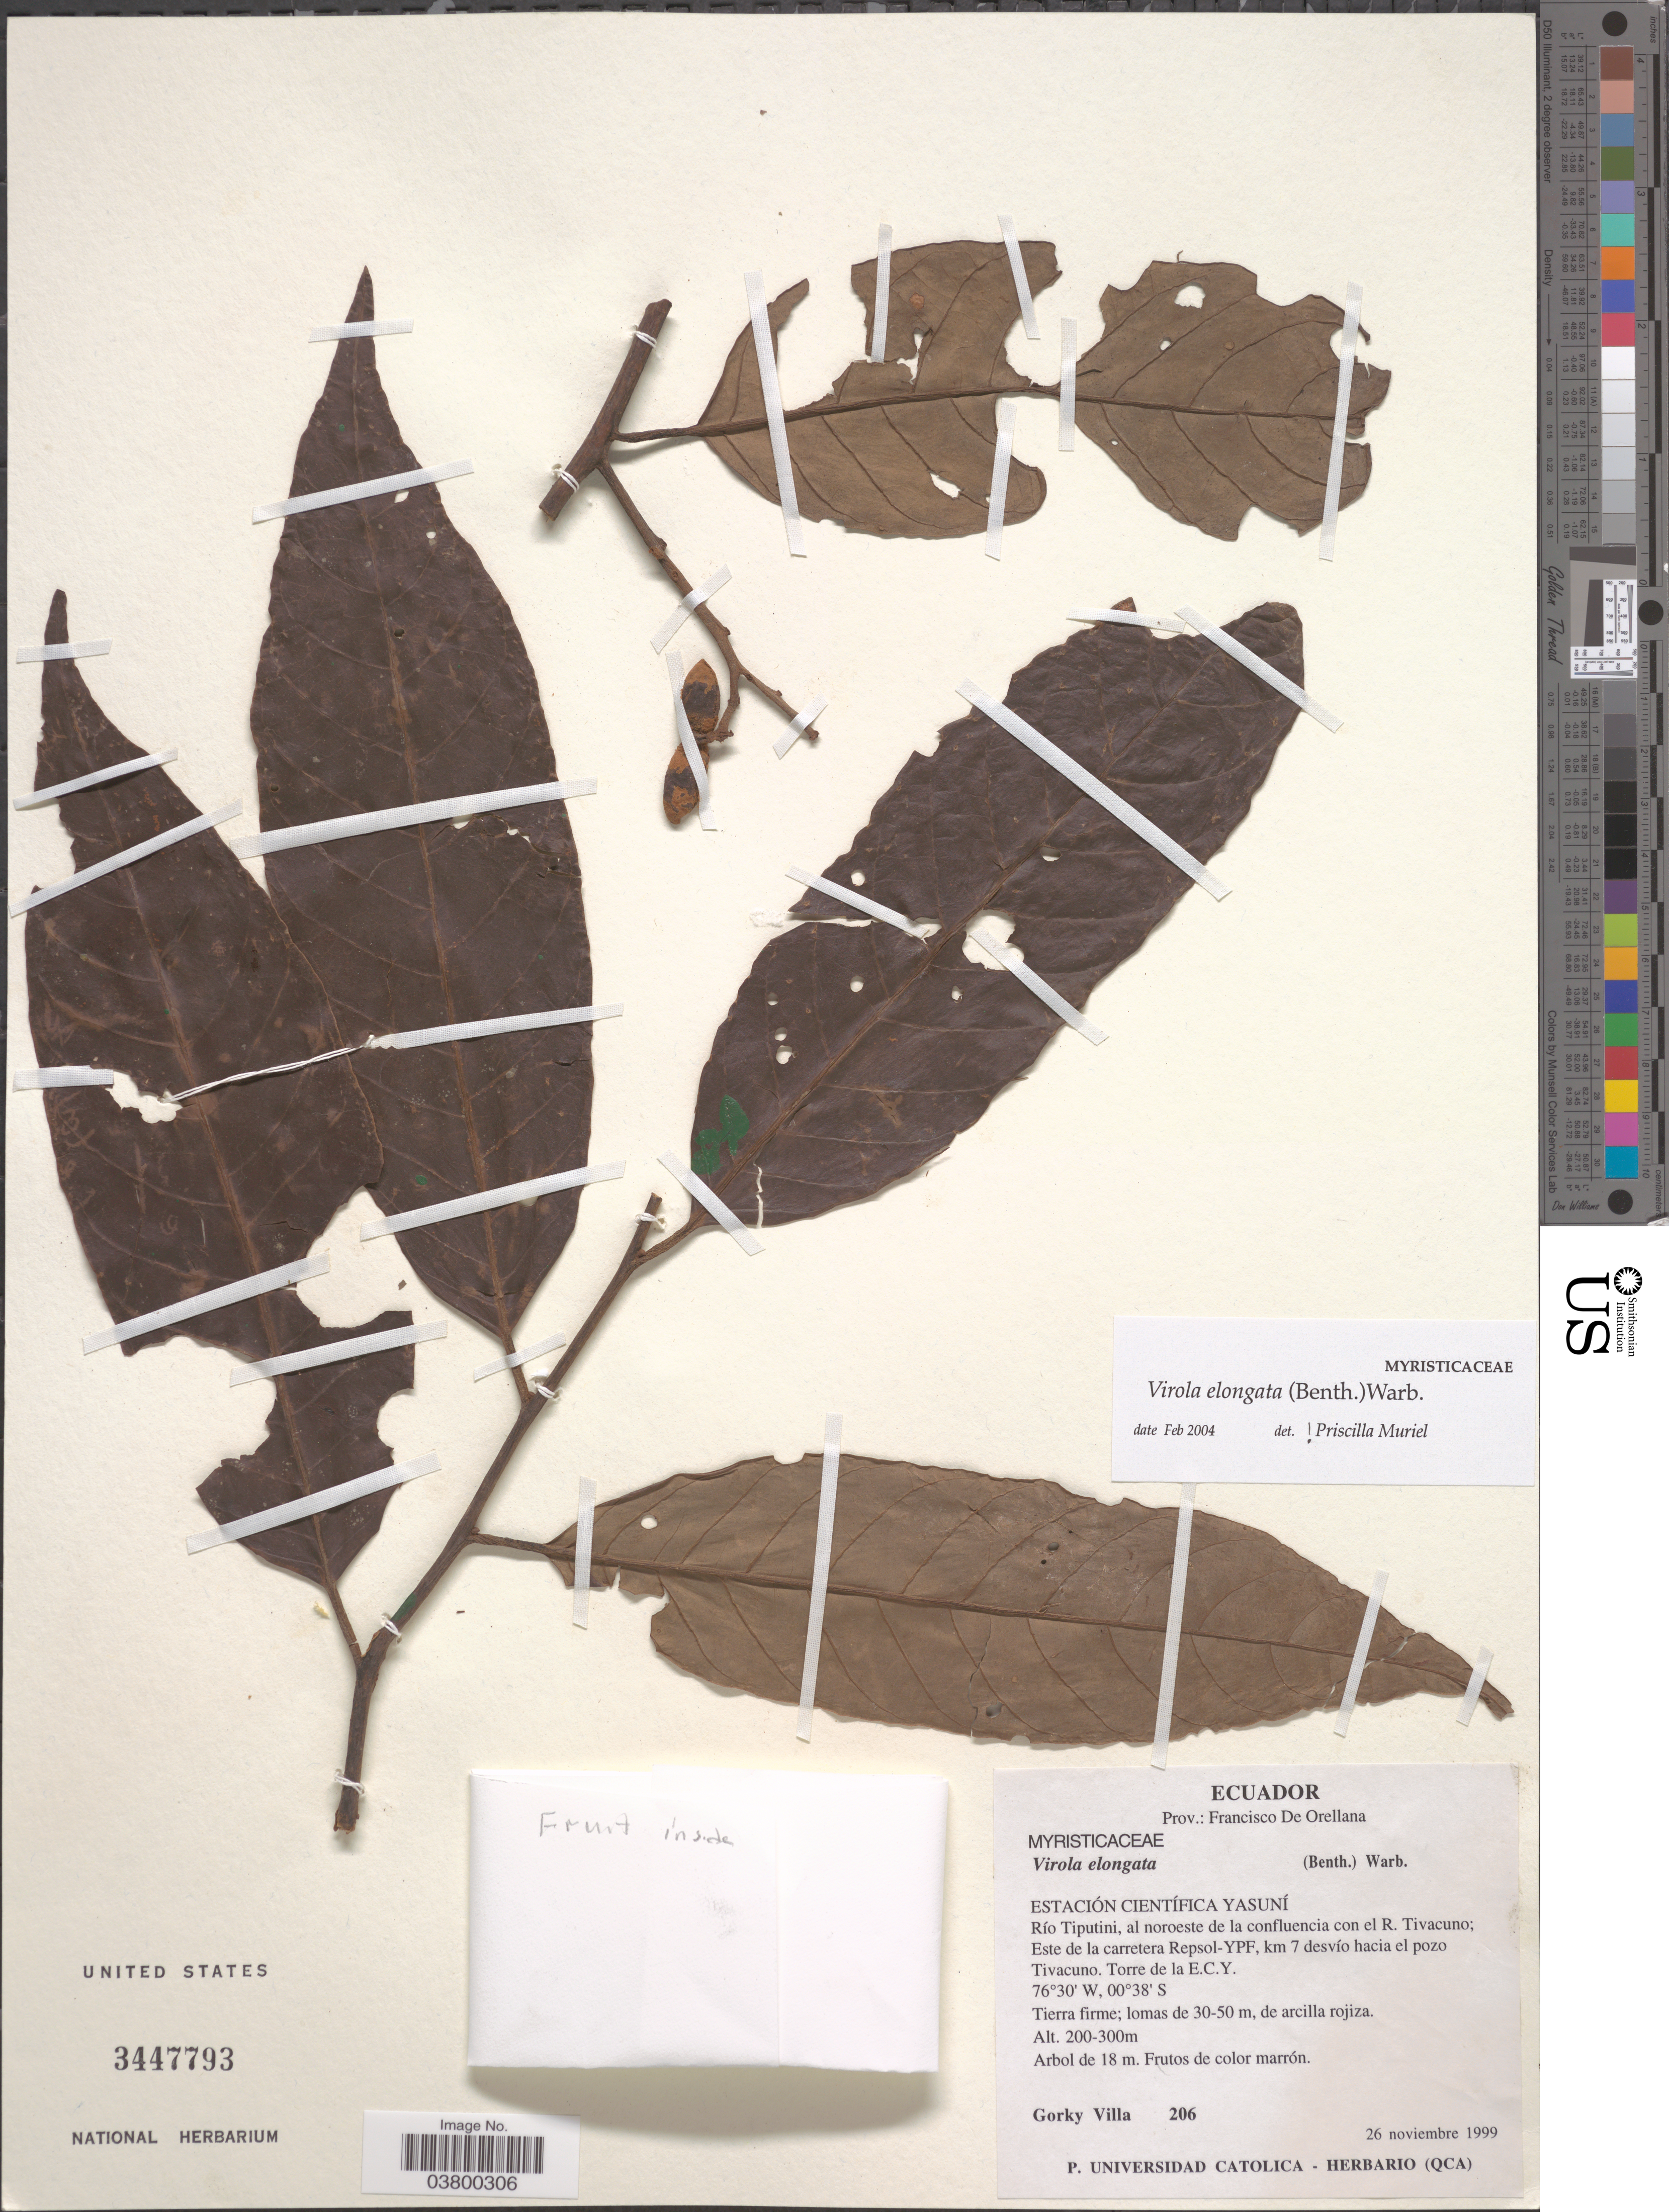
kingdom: Plantae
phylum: Tracheophyta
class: Magnoliopsida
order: Magnoliales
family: Myristicaceae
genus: Virola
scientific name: Virola elongata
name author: (Benth.) Warb.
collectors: G. Villa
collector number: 206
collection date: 1999-11-26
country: Ecuador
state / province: Orellana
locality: Prov.: Francisco De Orellana. Estación Cientifica Yasuní. Río Tiputini, al noroeste de la confluencia con el R. Tivacuno; Este de la carretera Repsol-YPF, km 7 desvío hacia el pozo Tivacuno. Torre de la E.C.Y.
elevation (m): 200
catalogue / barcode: US 3447793